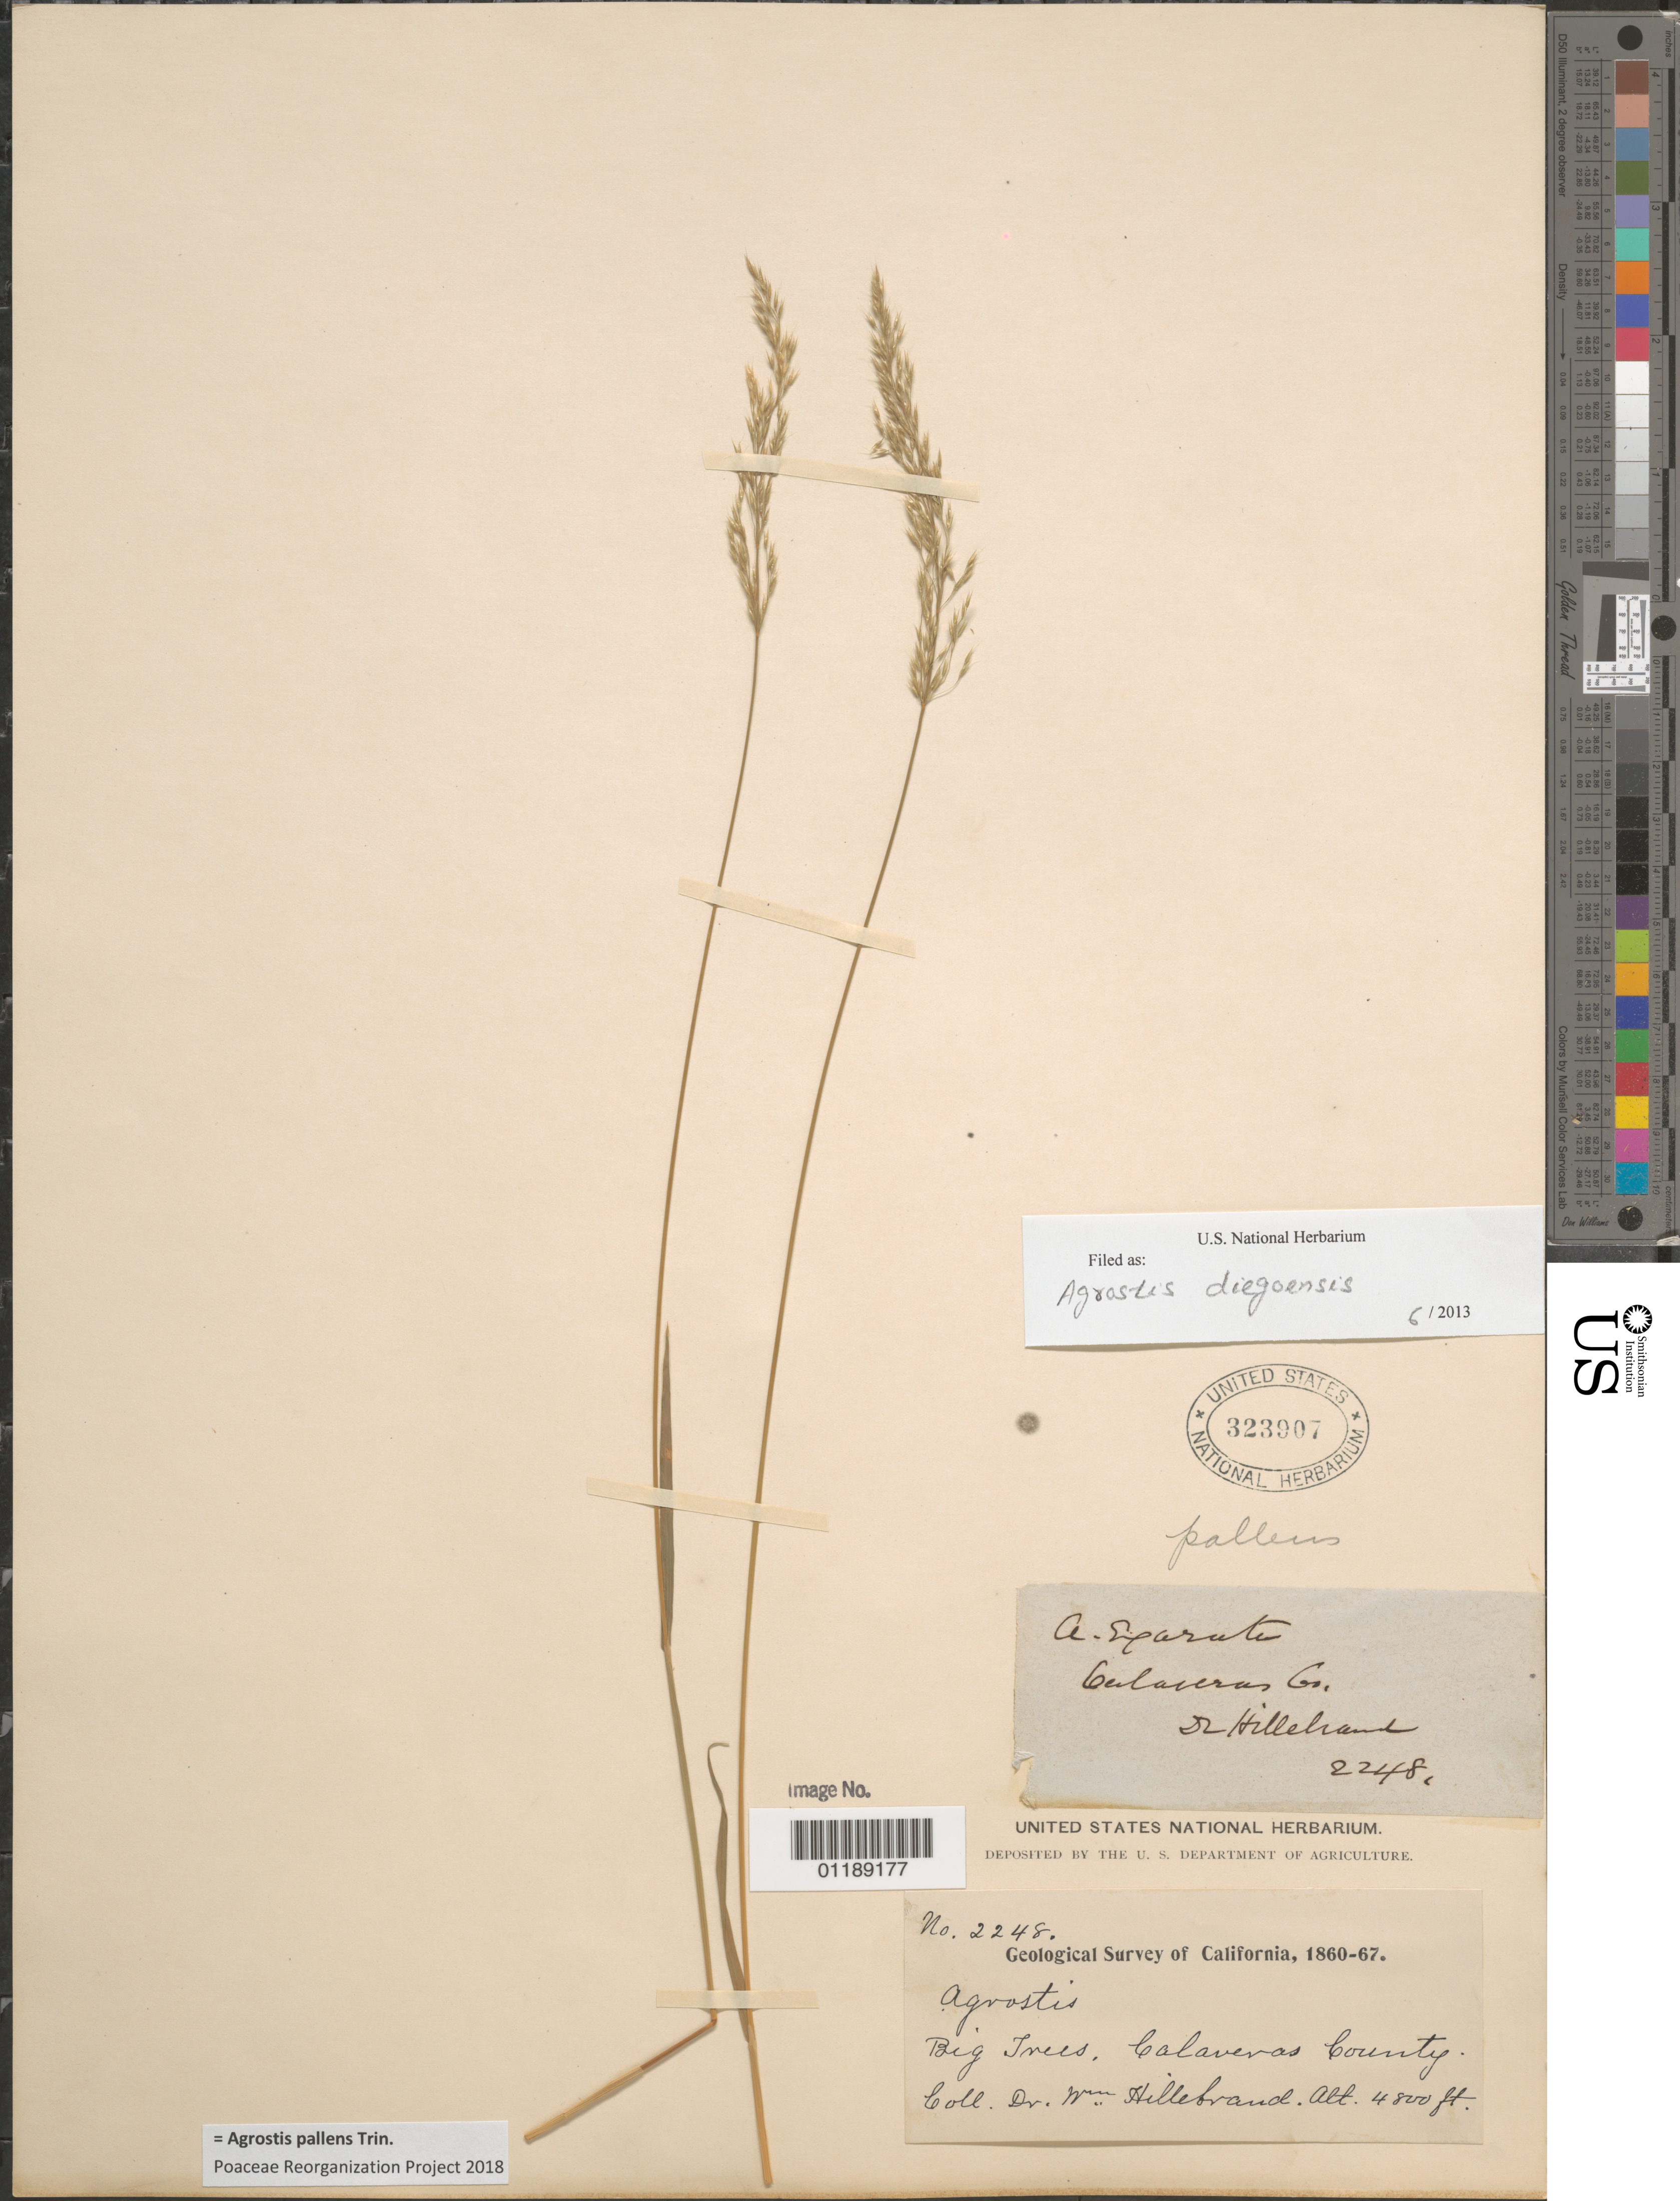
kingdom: Plantae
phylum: Tracheophyta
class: Liliopsida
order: Poales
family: Poaceae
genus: Agrostis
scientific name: Agrostis pallens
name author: Trin.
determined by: Poaceae Reorganization Project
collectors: W. Hillebrand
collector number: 2248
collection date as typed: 1860 to 1867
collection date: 1860/1867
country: United States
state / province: California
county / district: Calaveras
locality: Big Trees.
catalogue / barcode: US 323907